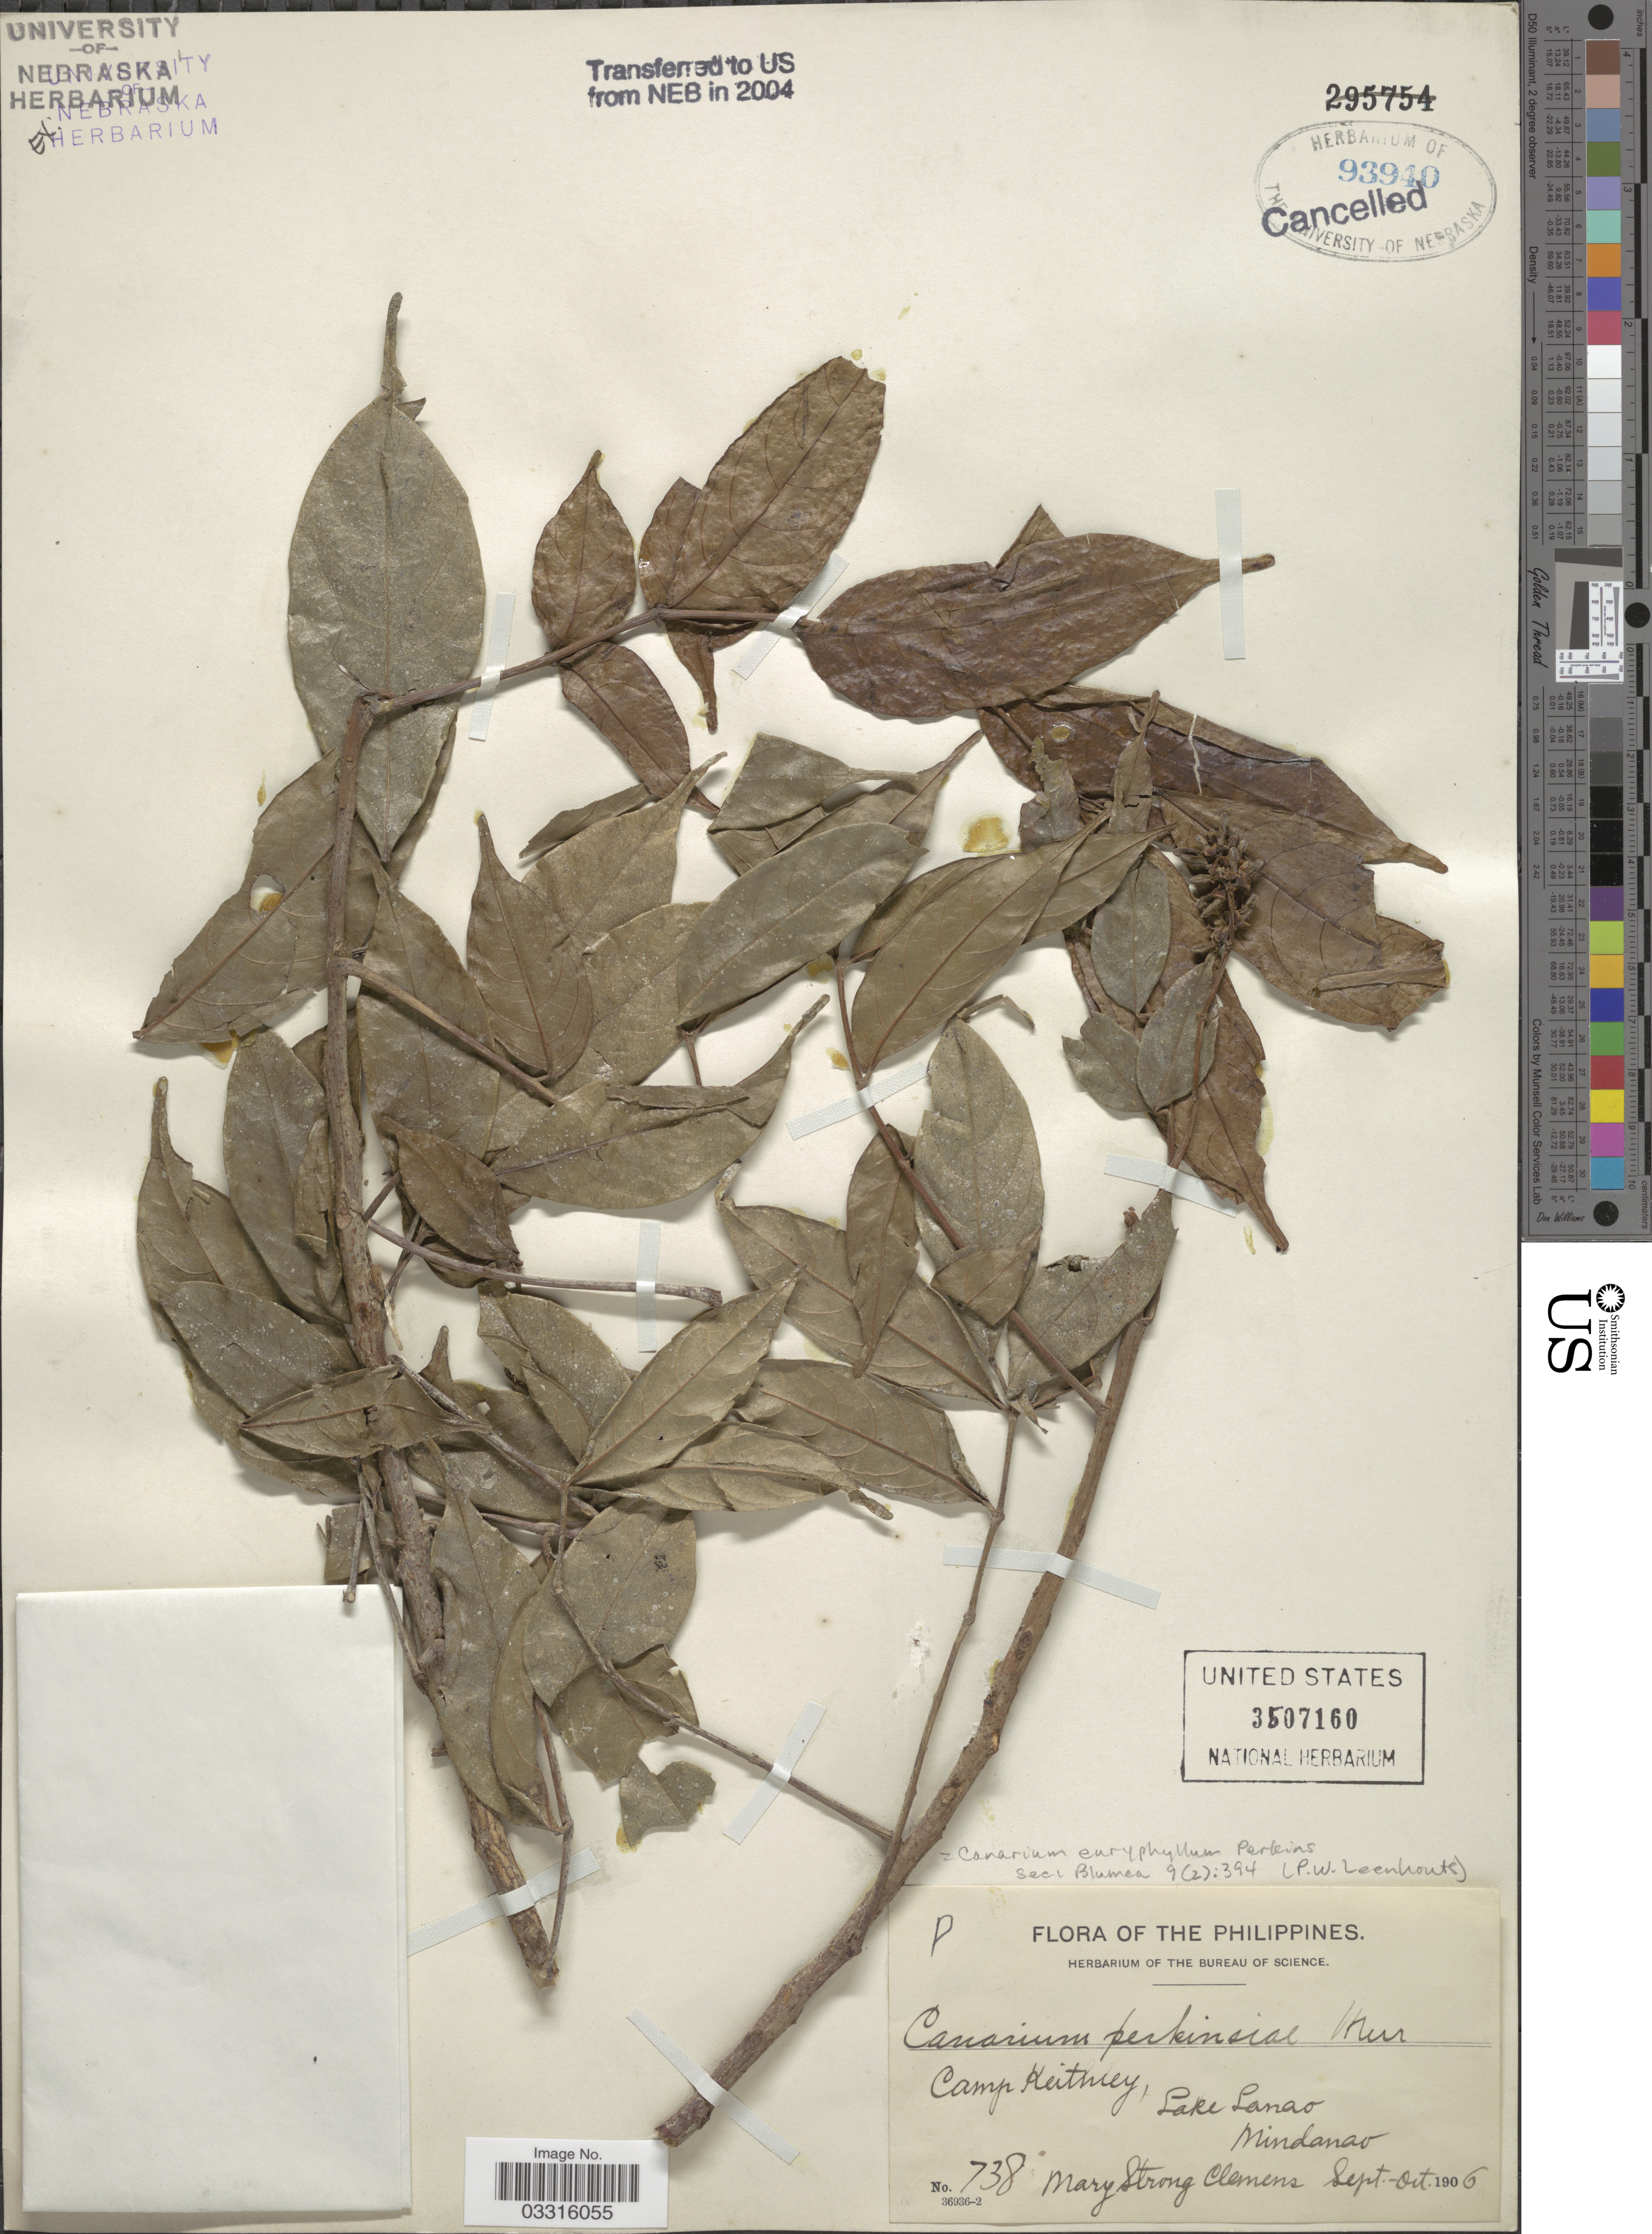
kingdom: Plantae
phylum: Tracheophyta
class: Magnoliopsida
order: Sapindales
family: Burseraceae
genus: Canarium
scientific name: Canarium euryphyllum var. euryphyllum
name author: G. Perkins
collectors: M. S. Clemens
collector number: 738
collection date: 1906-09/1906-10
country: Philippines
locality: Camp Keithley, Lake Lanao, Mindanao.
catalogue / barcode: US 3507160